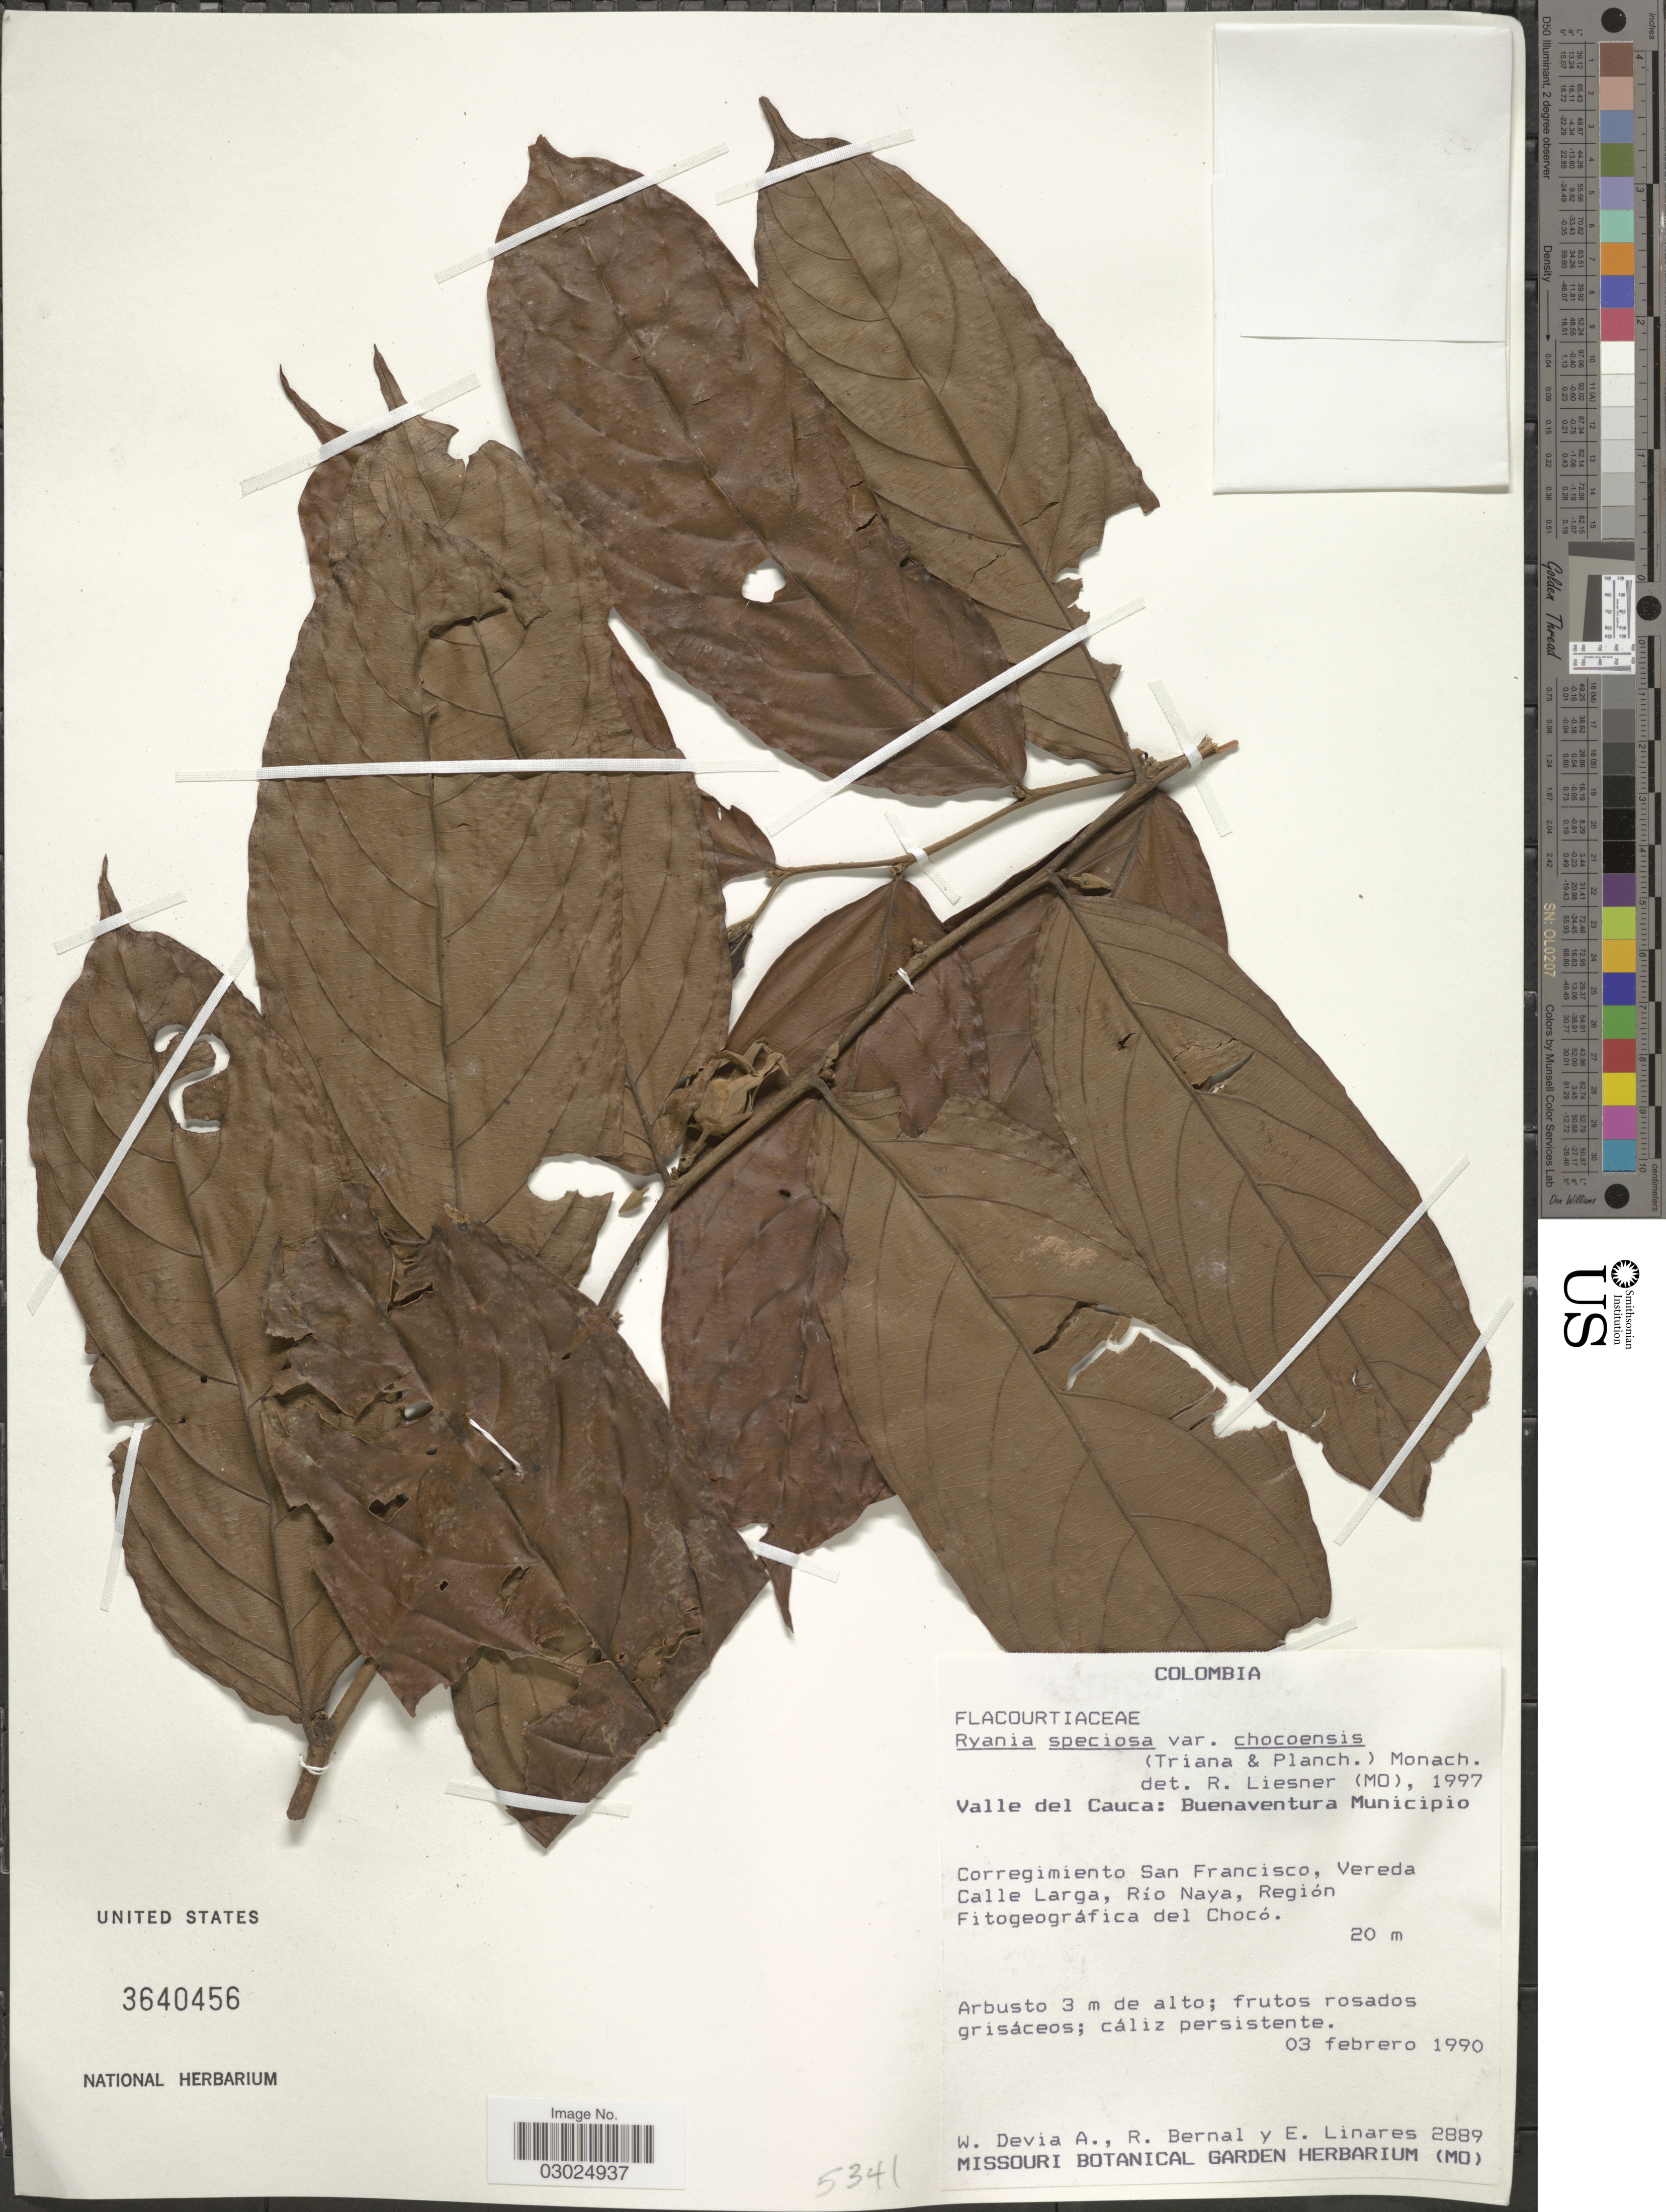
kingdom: Plantae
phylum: Tracheophyta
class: Magnoliopsida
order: Malpighiales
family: Salicaceae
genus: Ryania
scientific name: Ryania speciosa var. chocoensis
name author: (Triana & Planch.) Monach.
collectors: W. Devia A., R. Bernal & E. Linares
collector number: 2889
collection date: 1990-02-03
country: Colombia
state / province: Valle del Cauca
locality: Valle del Cauca: Buenaventura Municipio. Corregimiento San Francisco, Vereda Calle Larga, Río Naya, Región Fitogeográfica del Chocó.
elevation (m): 20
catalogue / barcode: US 3640456